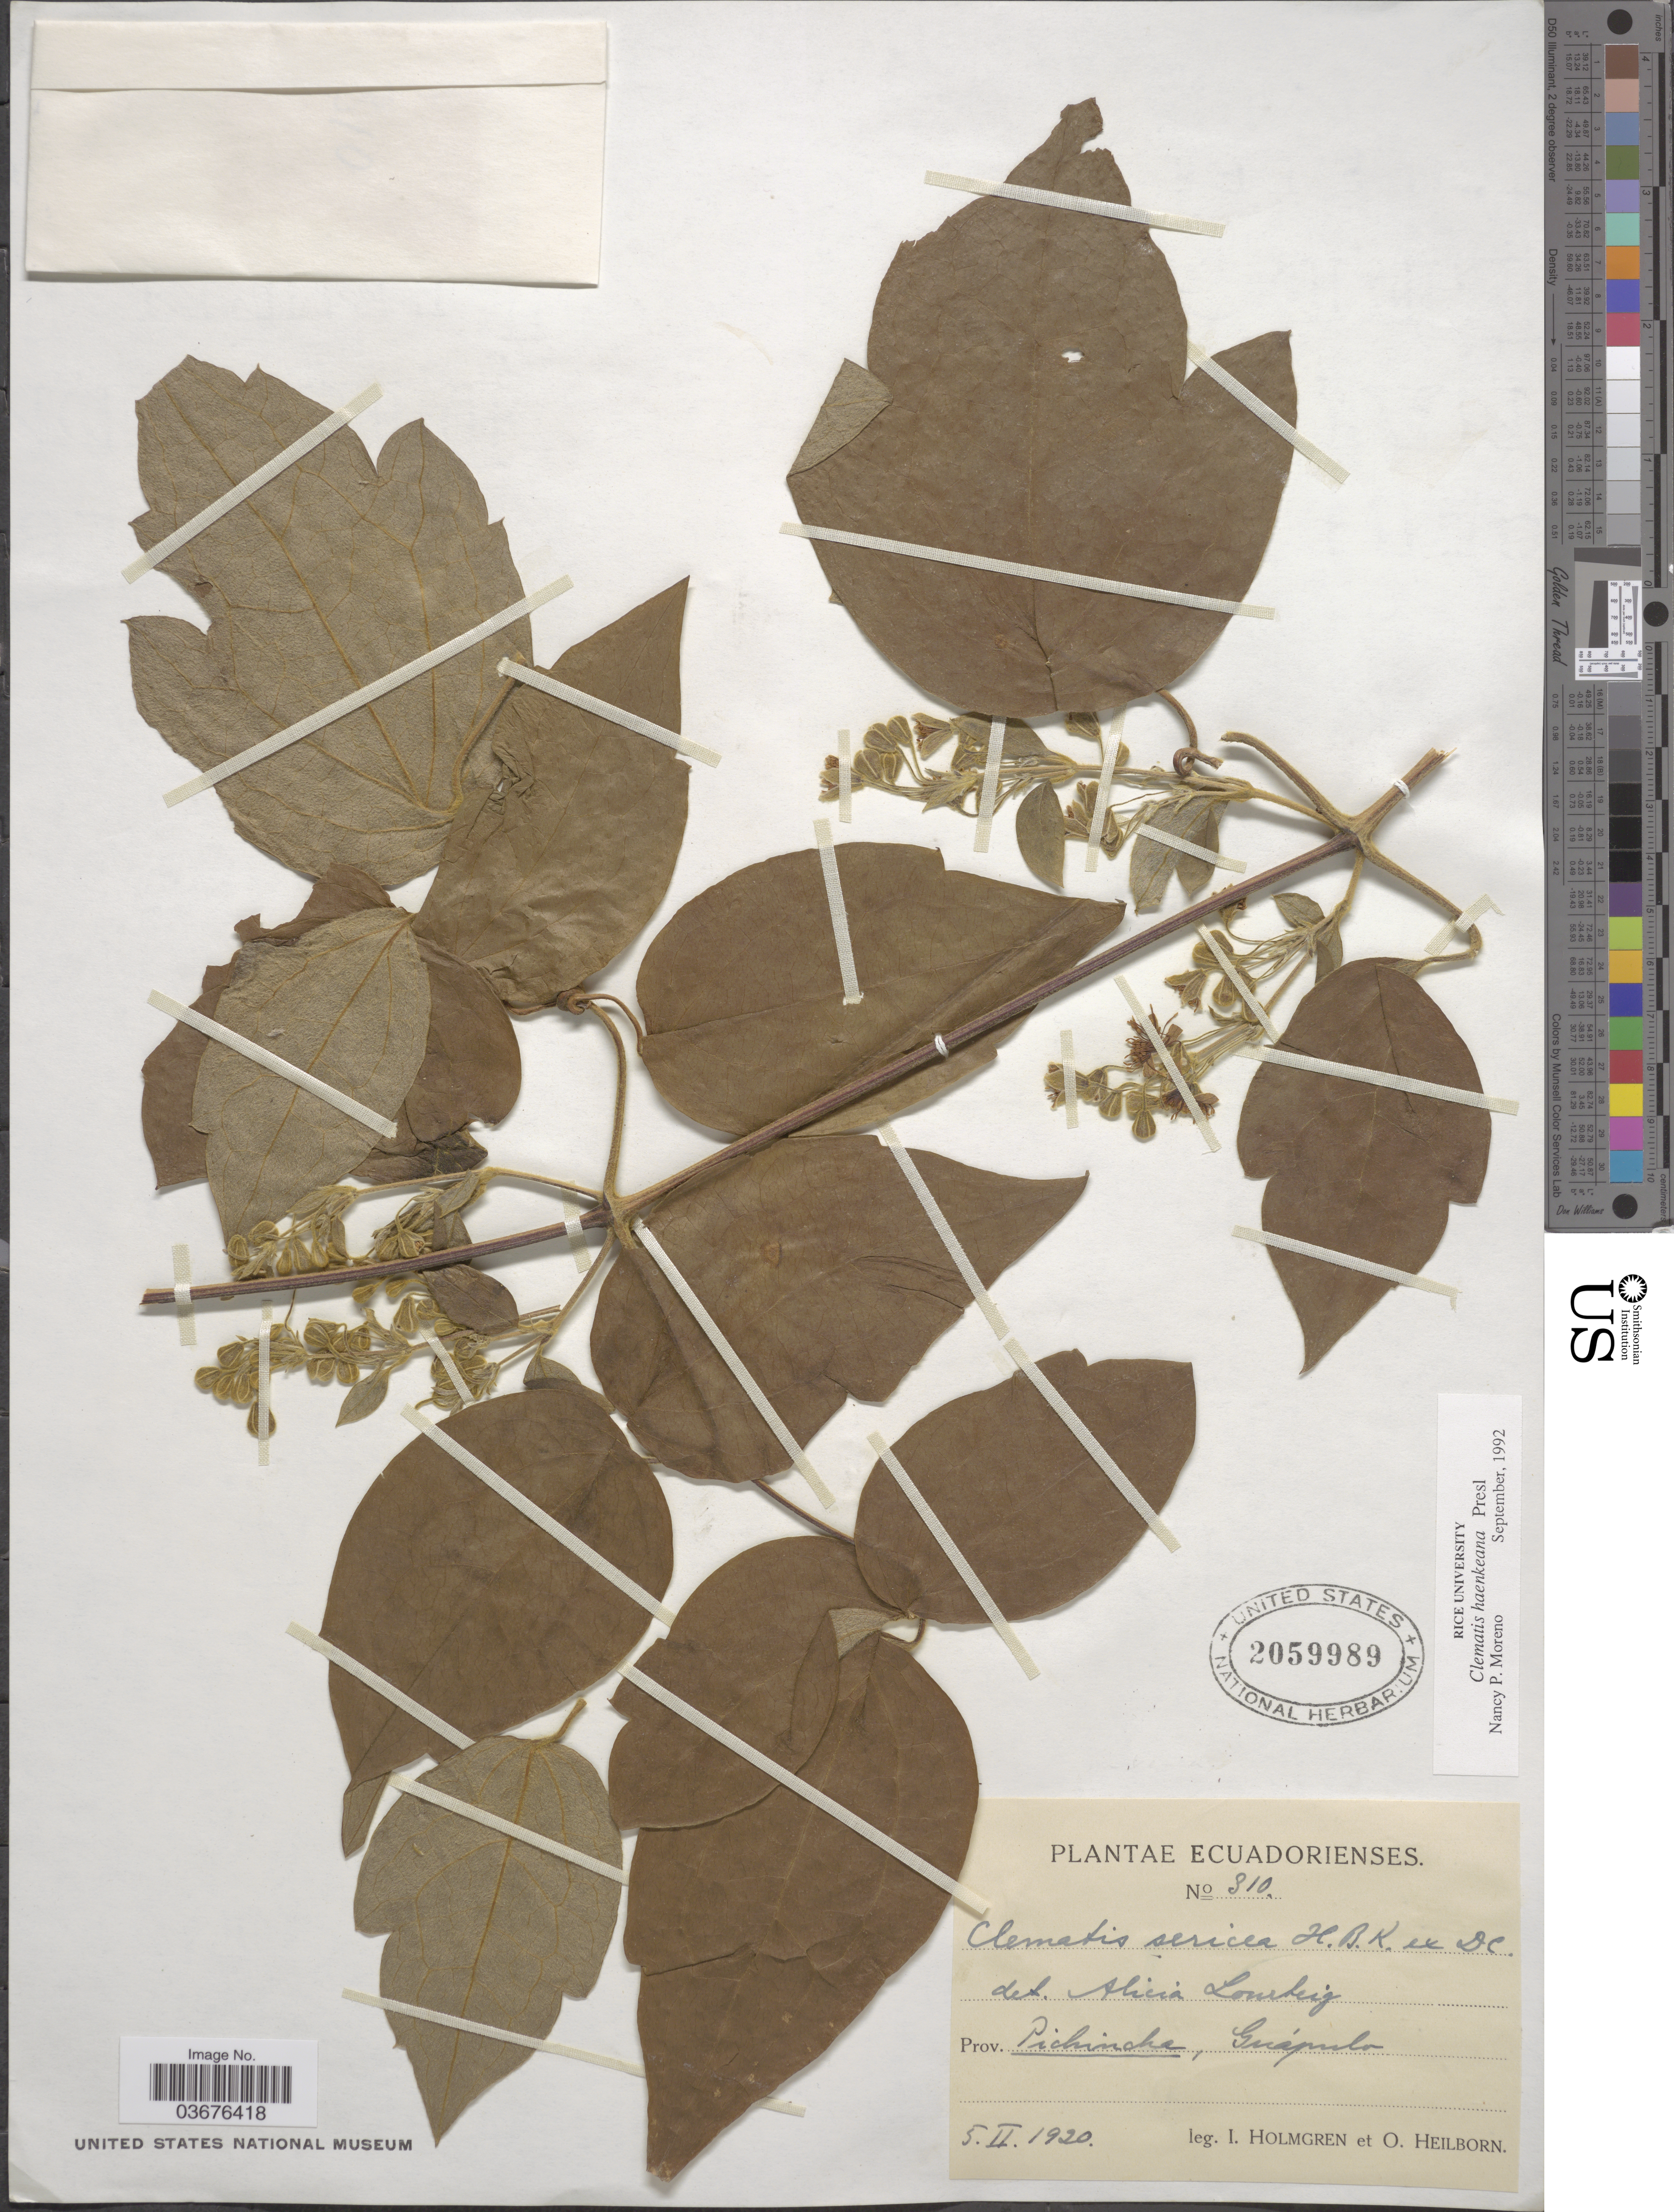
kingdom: Plantae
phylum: Tracheophyta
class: Magnoliopsida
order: Ranunculales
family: Ranunculaceae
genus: Clematis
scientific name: Clematis haenkeana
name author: C. Presl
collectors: I. Holmgren & O. Heilborn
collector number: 310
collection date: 1920-02-05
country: Ecuador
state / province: Pichincha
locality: Guápulo.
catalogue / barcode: US 2059989